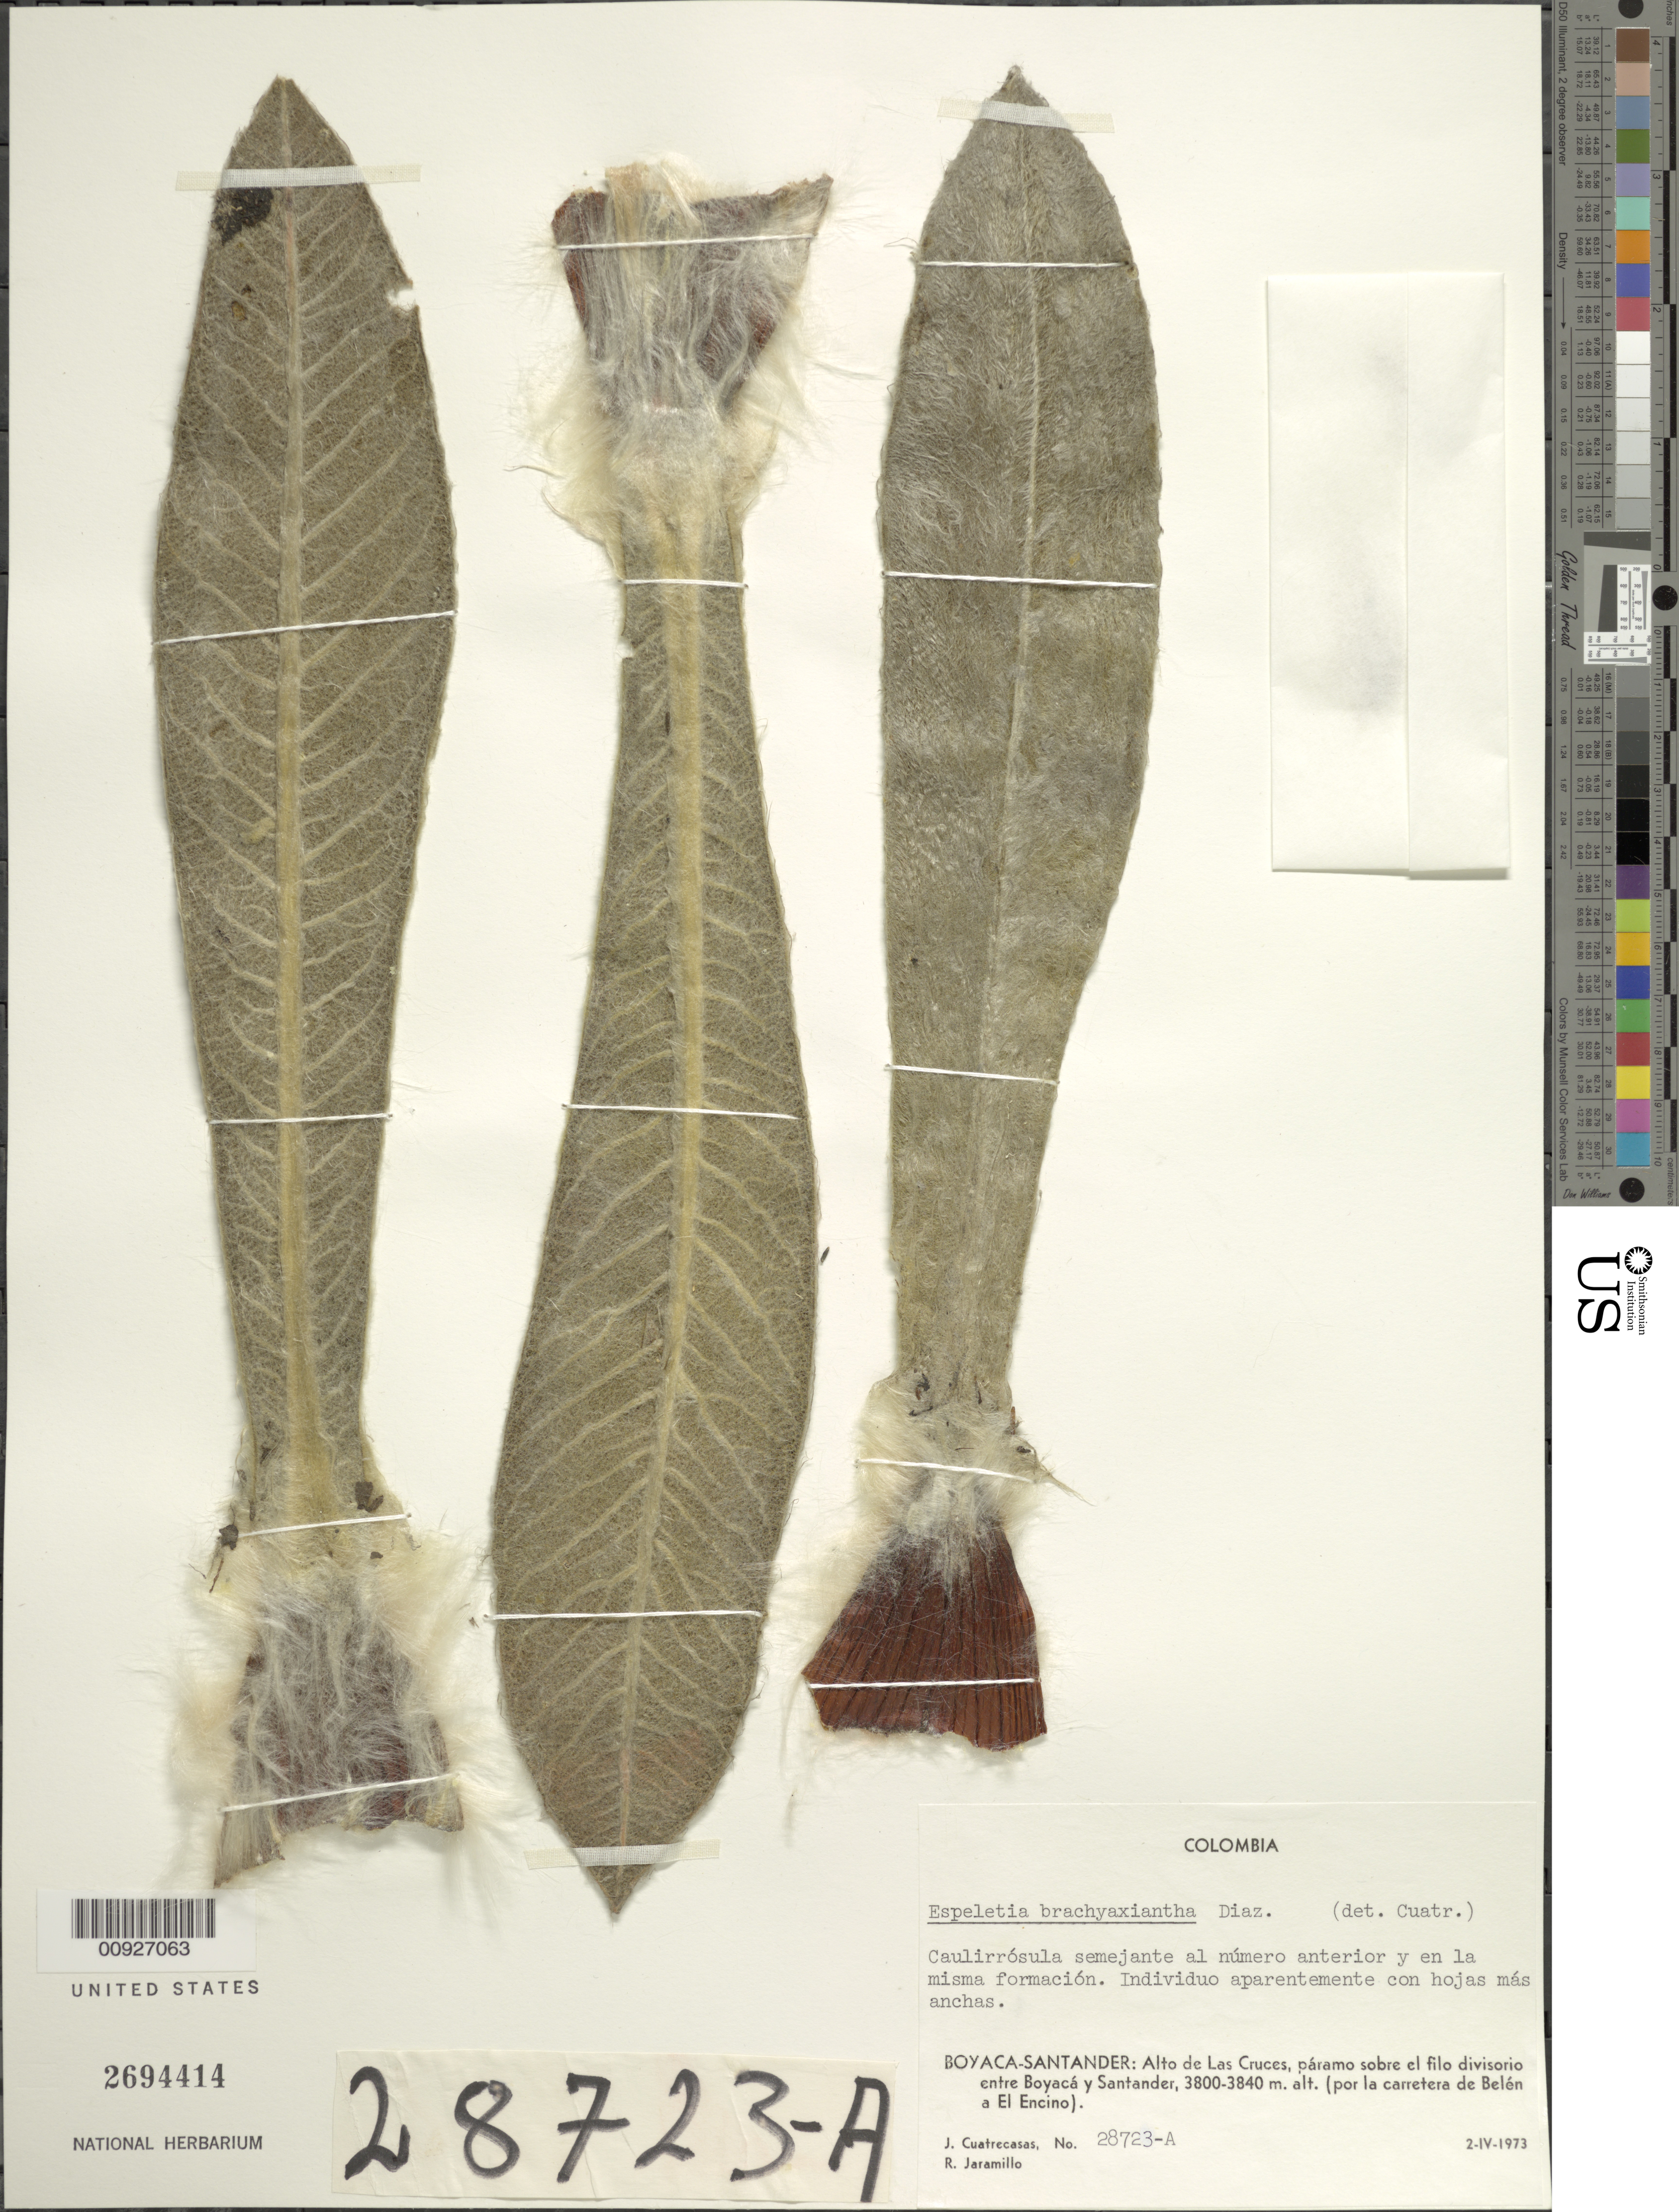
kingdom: Plantae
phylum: Tracheophyta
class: Magnoliopsida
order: Asterales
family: Asteraceae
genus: Espeletia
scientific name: Espeletia brachyaxiantha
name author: S. Díaz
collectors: J. Cuatrecasas & R. Jaramillo M.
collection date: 1973-04-02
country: Colombia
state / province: Boyacá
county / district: Santander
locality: Alto de Las Cruces, páramo sobre el filo divisorio entre Boyacá y Santander, (por la carretera de Belén a El Encino).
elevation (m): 3800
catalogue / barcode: US 2694414